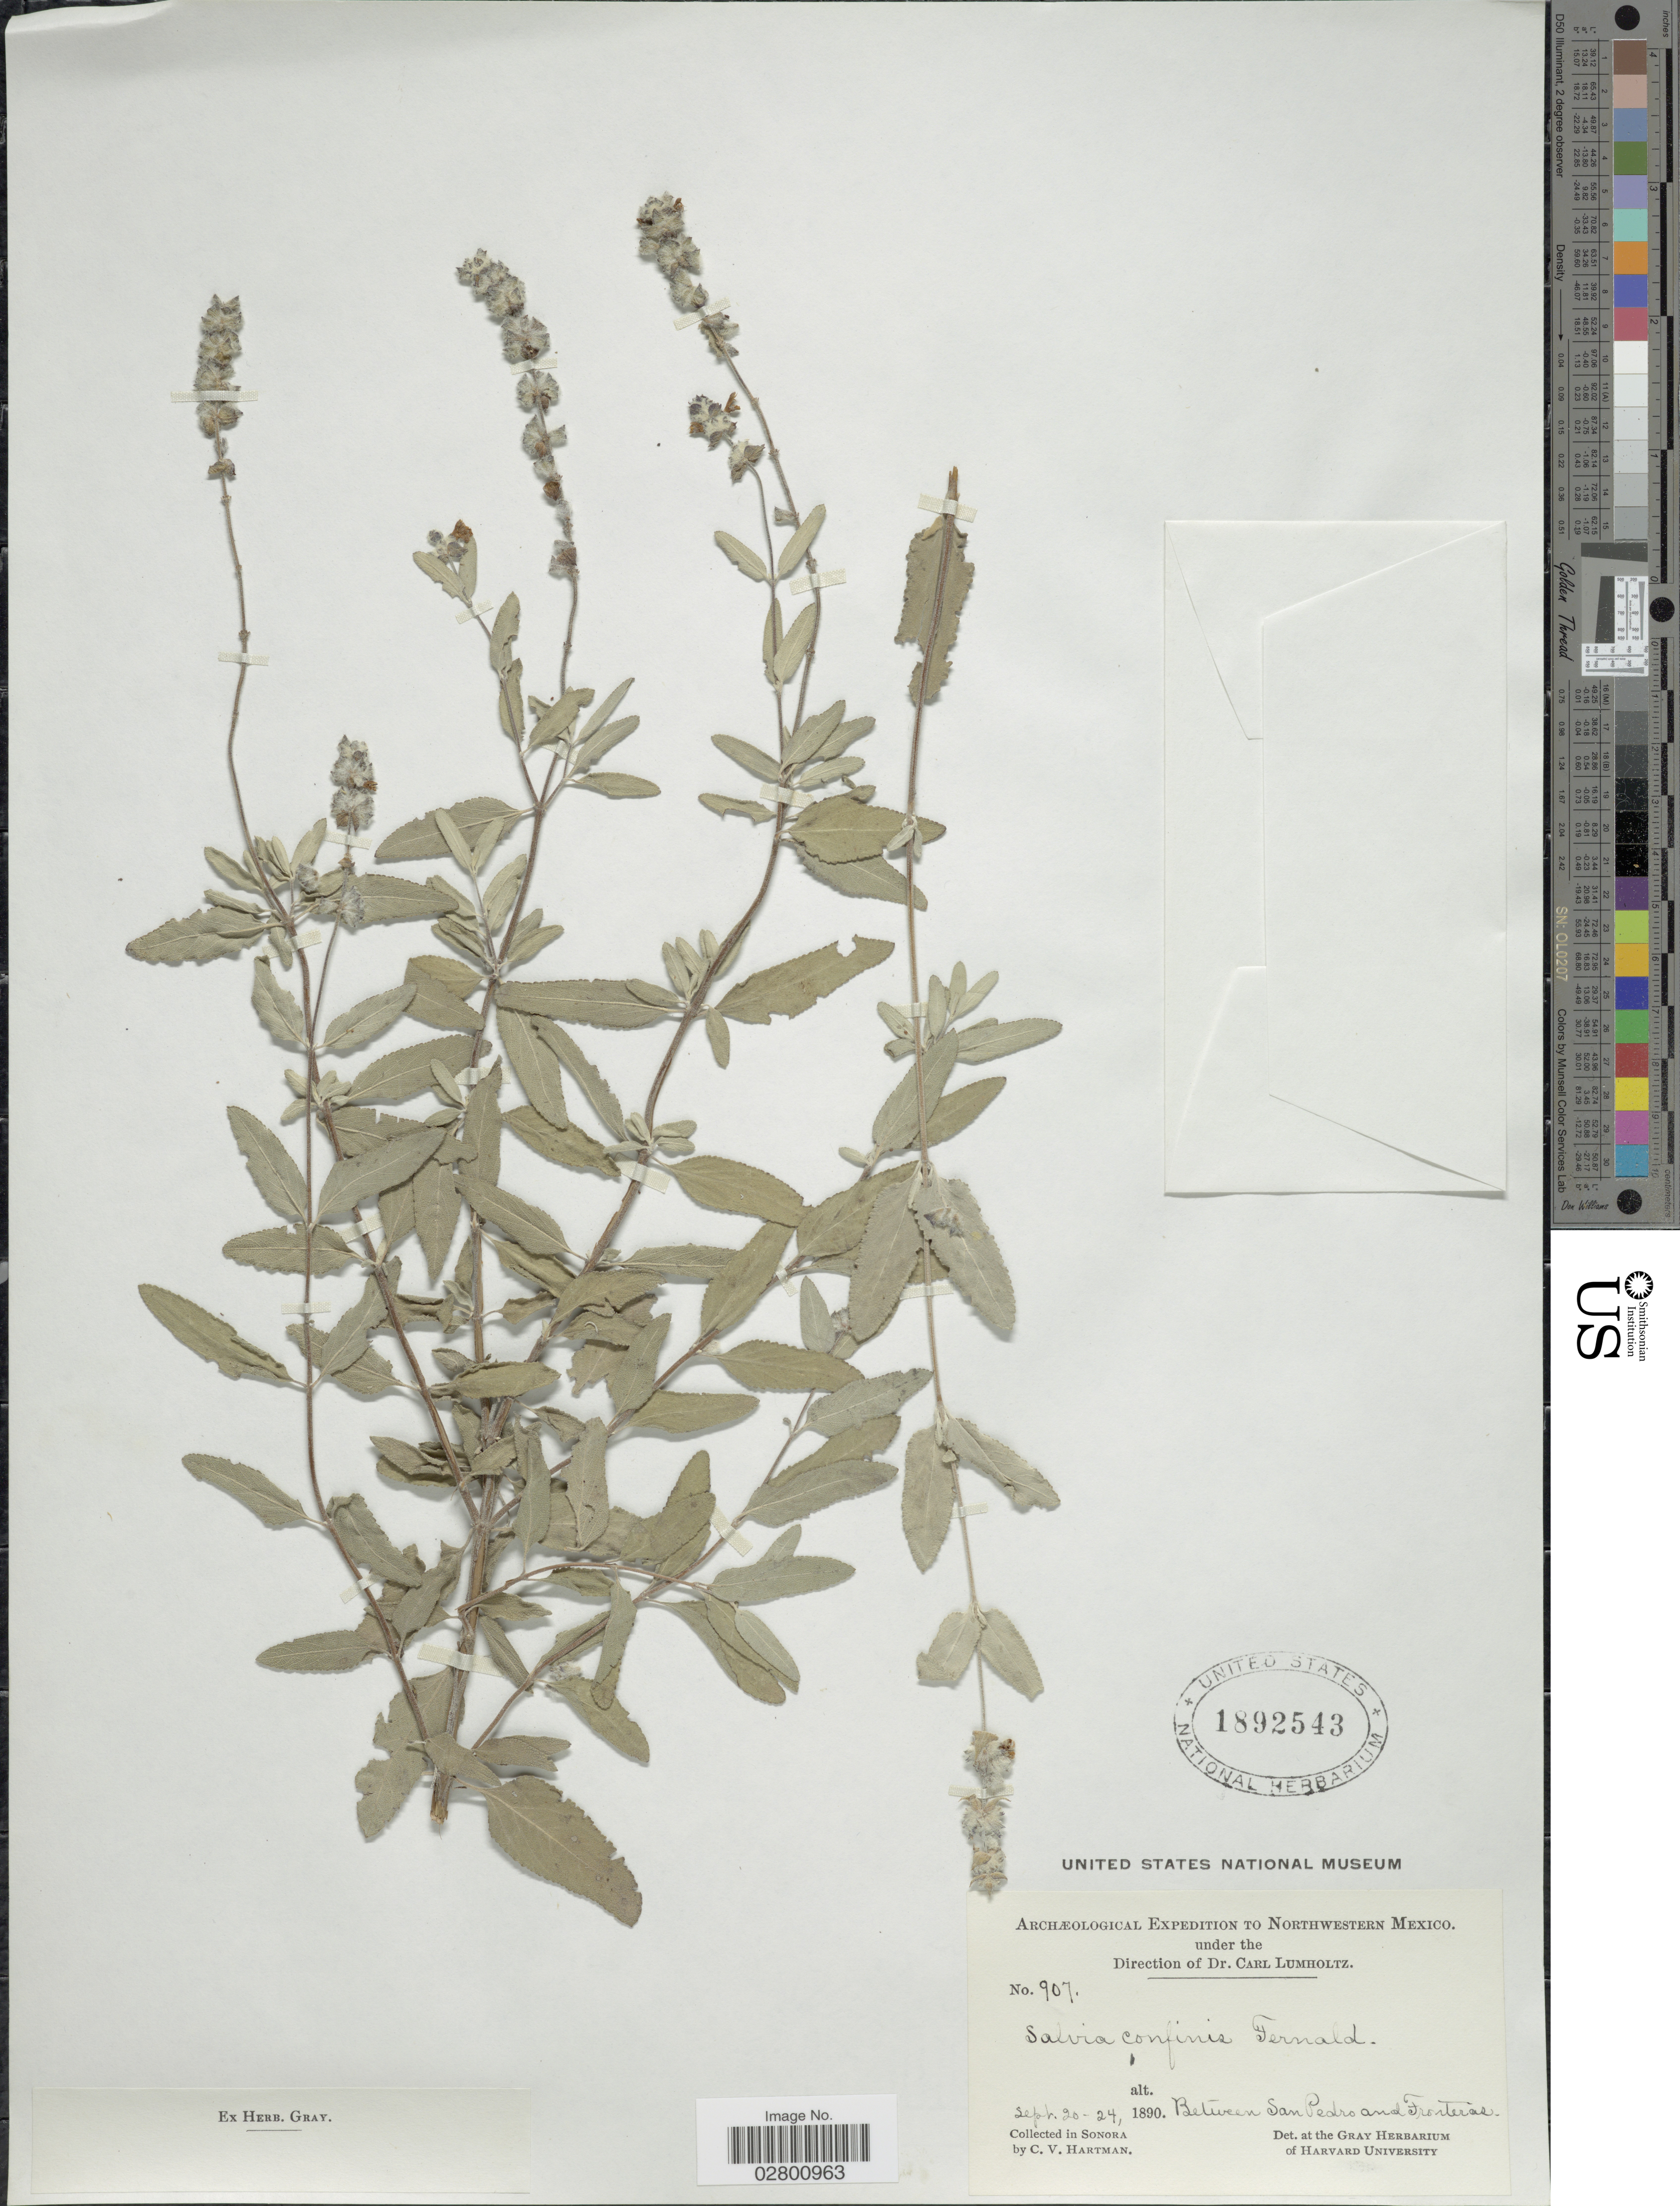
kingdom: Plantae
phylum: Tracheophyta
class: Magnoliopsida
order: Lamiales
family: Lamiaceae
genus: Salvia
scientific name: Salvia confinis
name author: Fernald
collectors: C. V. Hartman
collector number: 907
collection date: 1890-09-20/1890-09-24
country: Mexico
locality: Northwestern Mexico. Between San Pedro and Fronteras.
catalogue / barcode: US 1892543